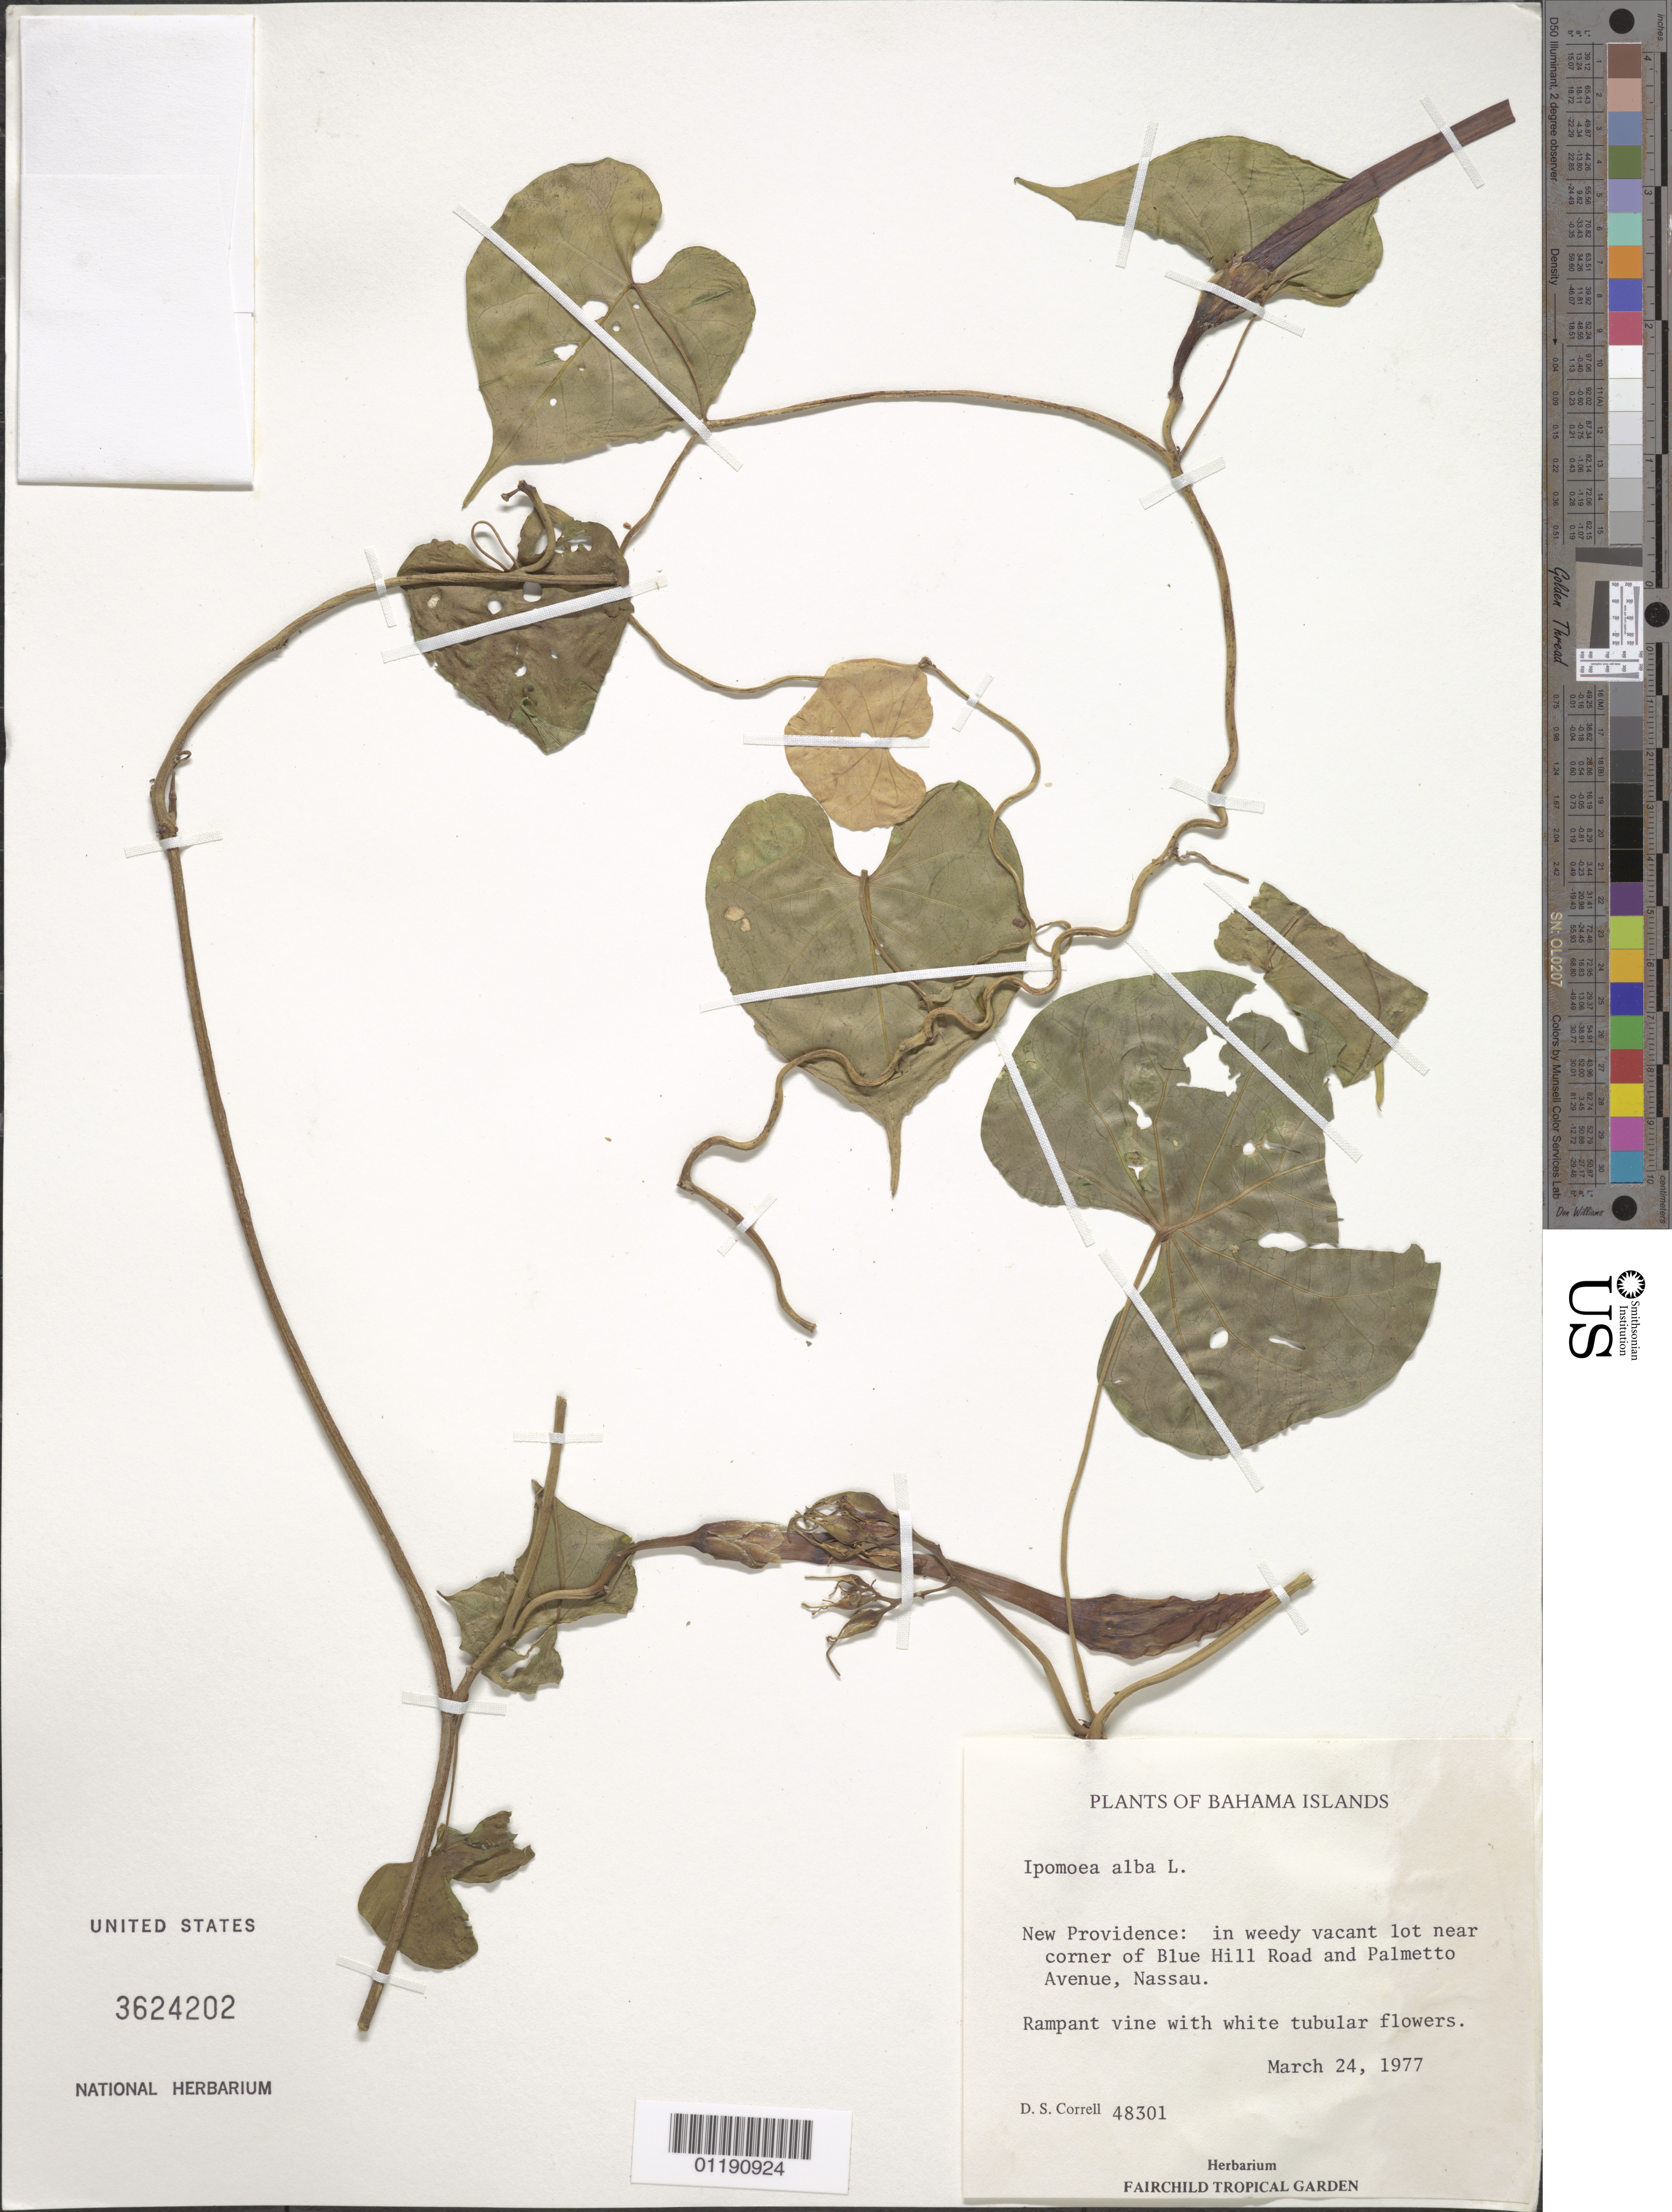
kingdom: Plantae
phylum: Tracheophyta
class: Magnoliopsida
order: Solanales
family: Convolvulaceae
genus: Ipomoea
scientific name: Ipomoea alba L.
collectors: D. S. Correll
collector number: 48301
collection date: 1977-03-24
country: Bahamas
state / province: New Providence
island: New Providence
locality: New Providence: in weedy vacant lot near corner of Blue Hill and Palmetto Avenue, Nassau.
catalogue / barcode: US 3624202